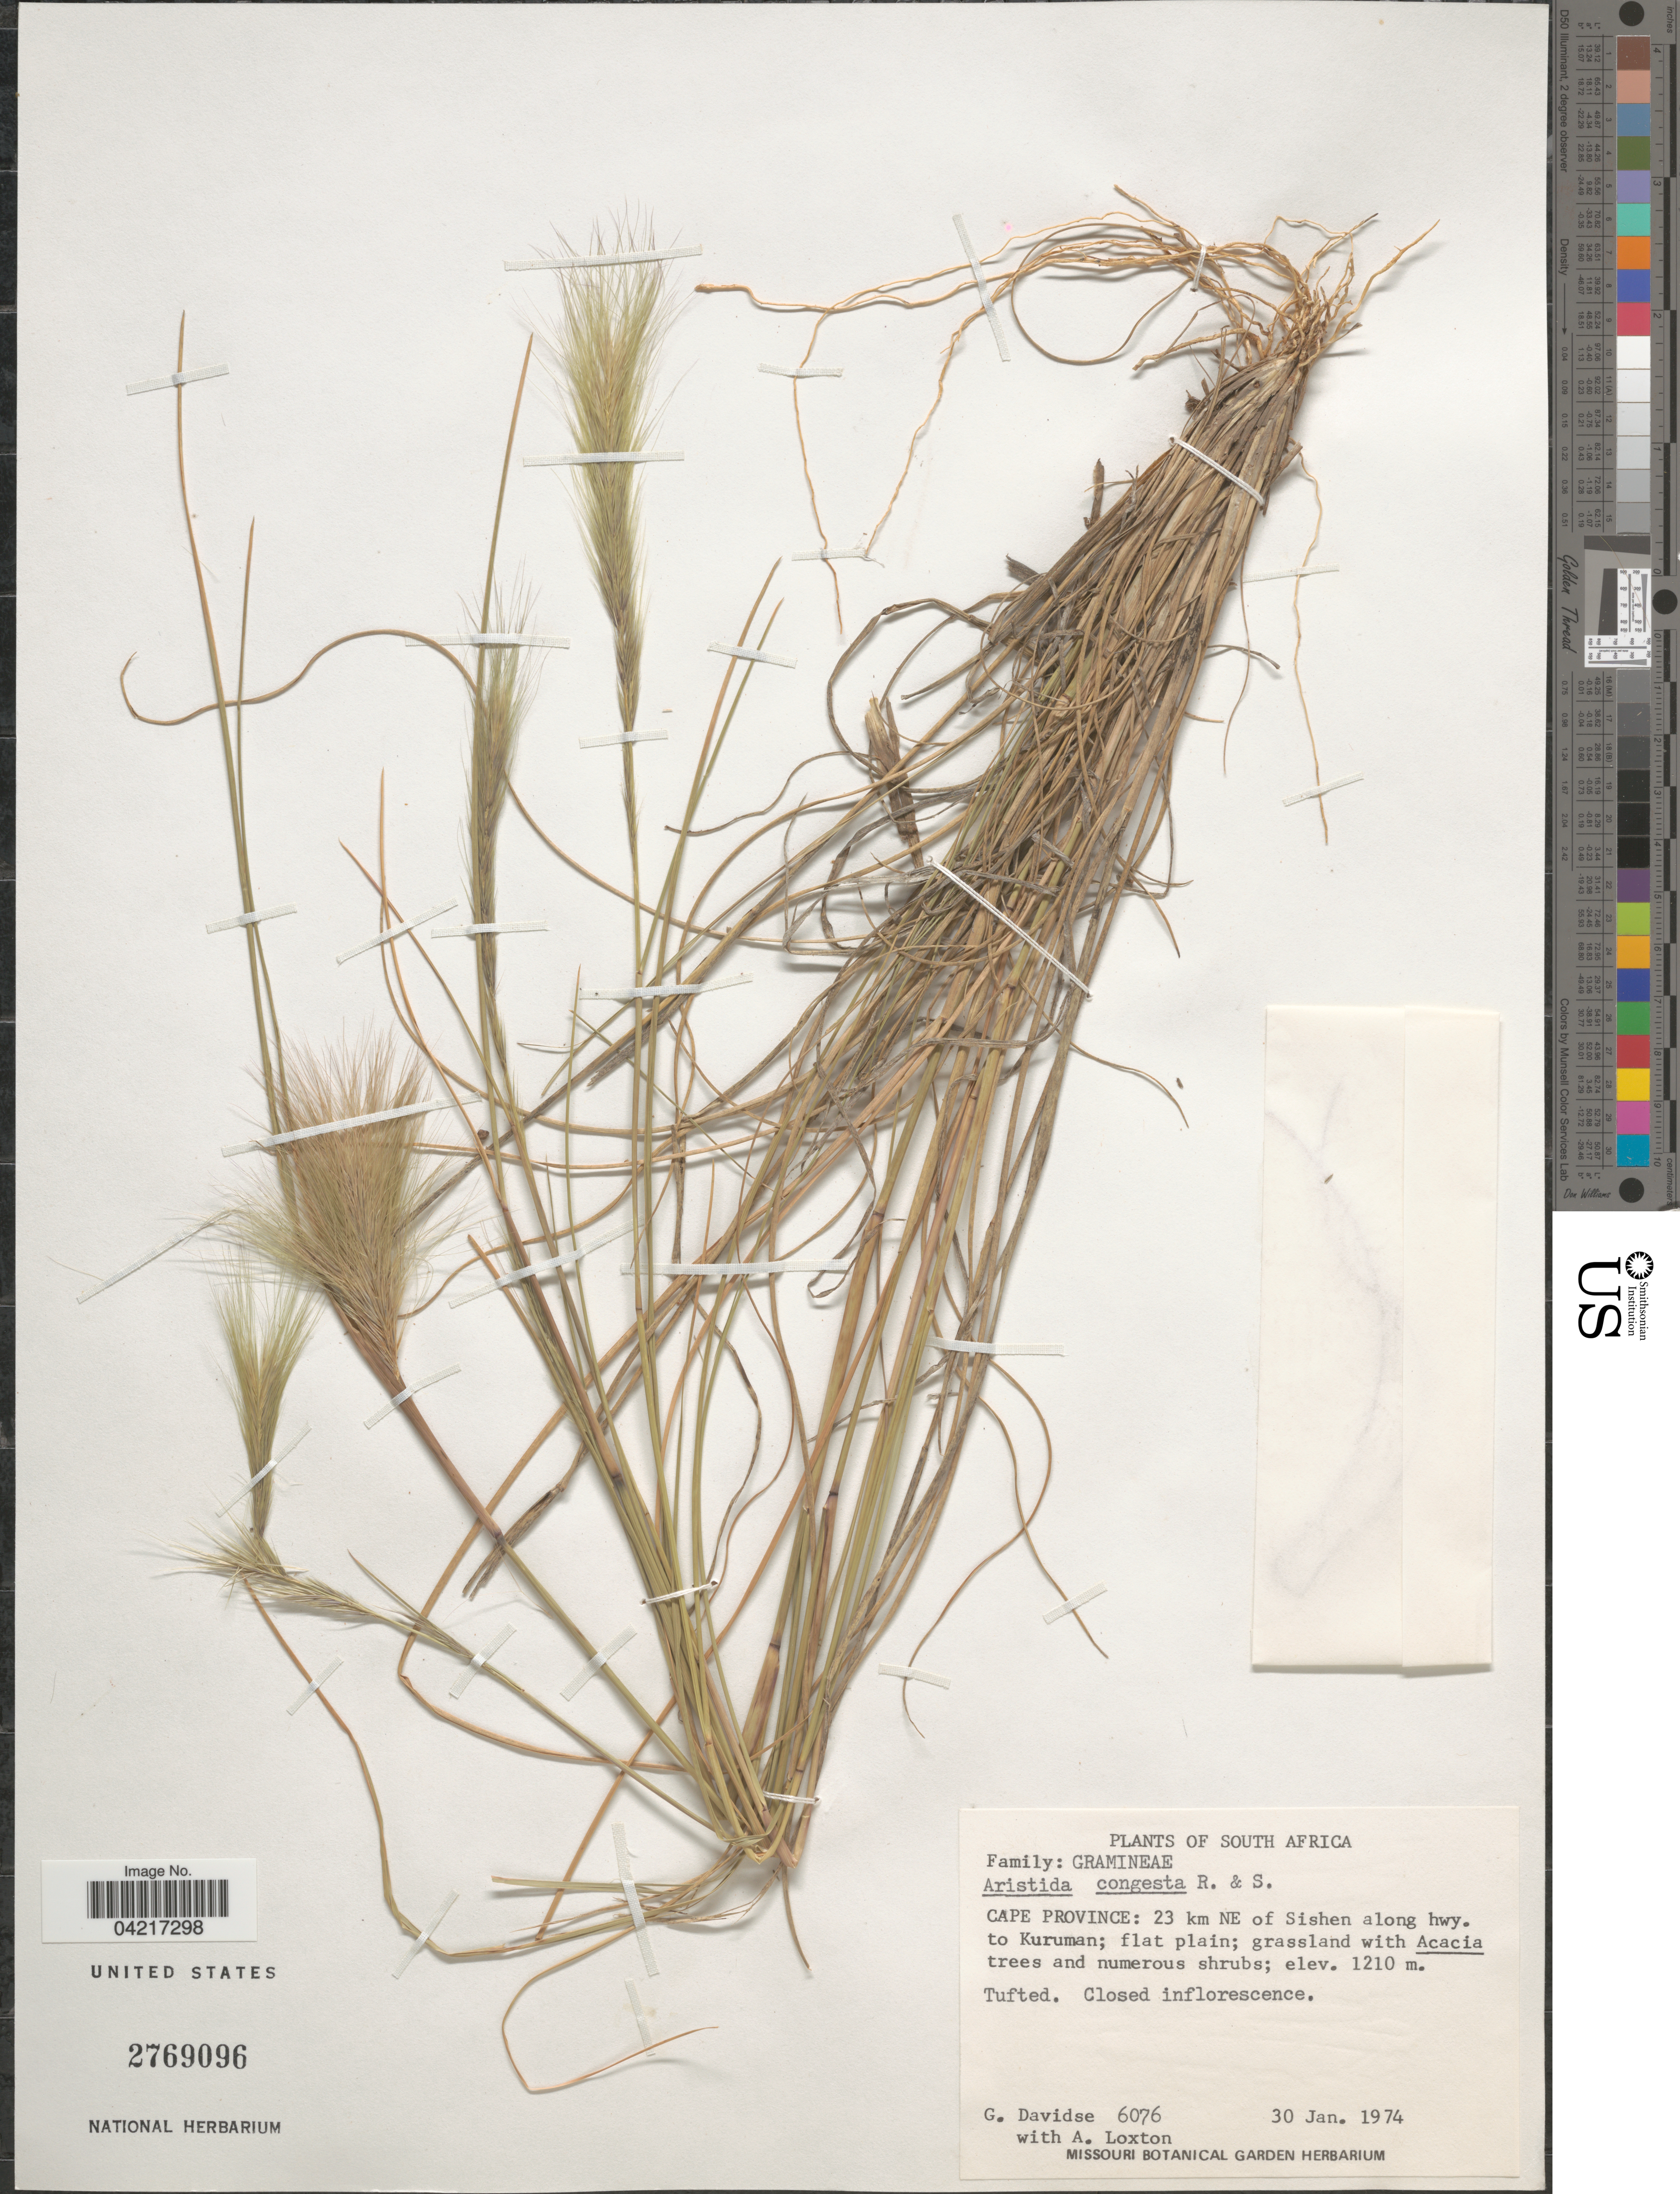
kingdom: Plantae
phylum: Tracheophyta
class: Liliopsida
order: Poales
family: Poaceae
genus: Aristida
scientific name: Aristida congesta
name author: Roem. & Schult.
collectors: G. Davidse & A. Loxton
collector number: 6076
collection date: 1974-01-30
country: South Africa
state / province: Northern Cape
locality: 23 km NE of Sishen along hwy. to Kuruman; flat plain.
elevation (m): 1210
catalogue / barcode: US 2769096